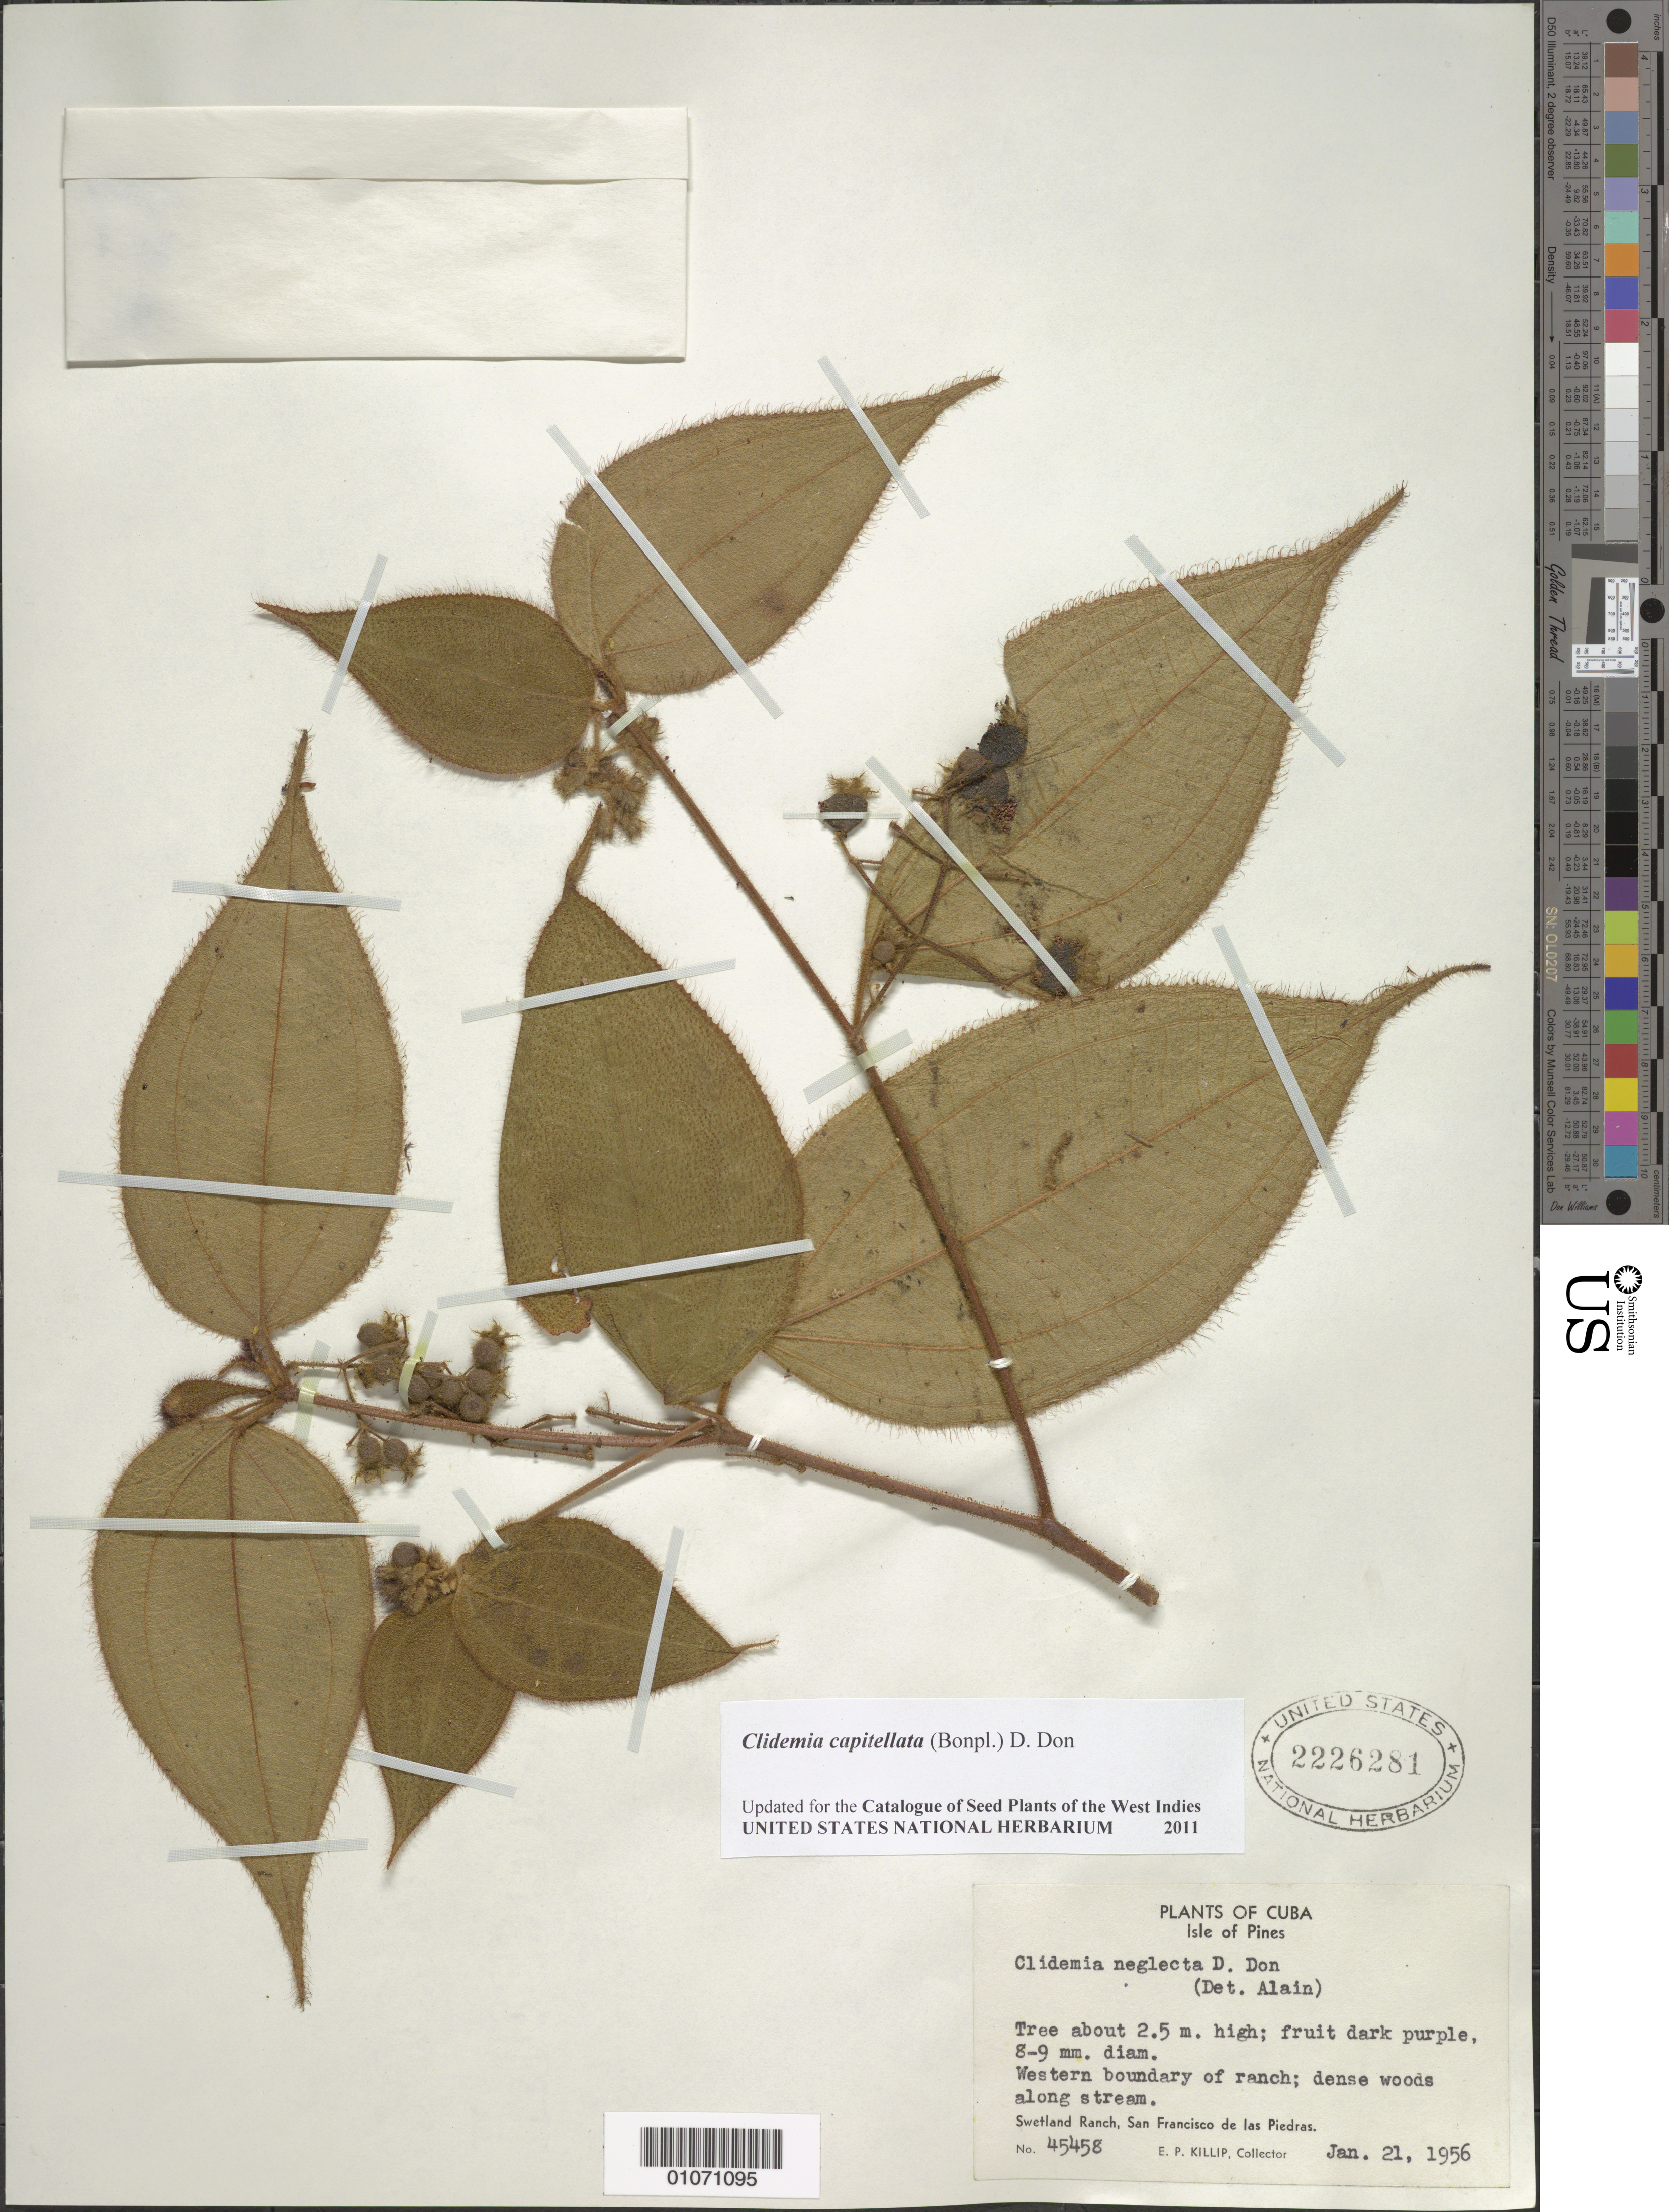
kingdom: Plantae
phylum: Tracheophyta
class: Magnoliopsida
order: Myrtales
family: Melastomataceae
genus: Clidemia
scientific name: Clidemia urceolata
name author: DC.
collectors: E. P. Killip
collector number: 45458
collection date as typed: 21 Jan 1956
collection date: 1956-01-21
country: Cuba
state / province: Isla de La Juventud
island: Isla de la Juventud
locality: Swetland Ranch, San Francisco de las Piedras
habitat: Western boundary or ranch; dense woods along stream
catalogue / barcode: US 2226281